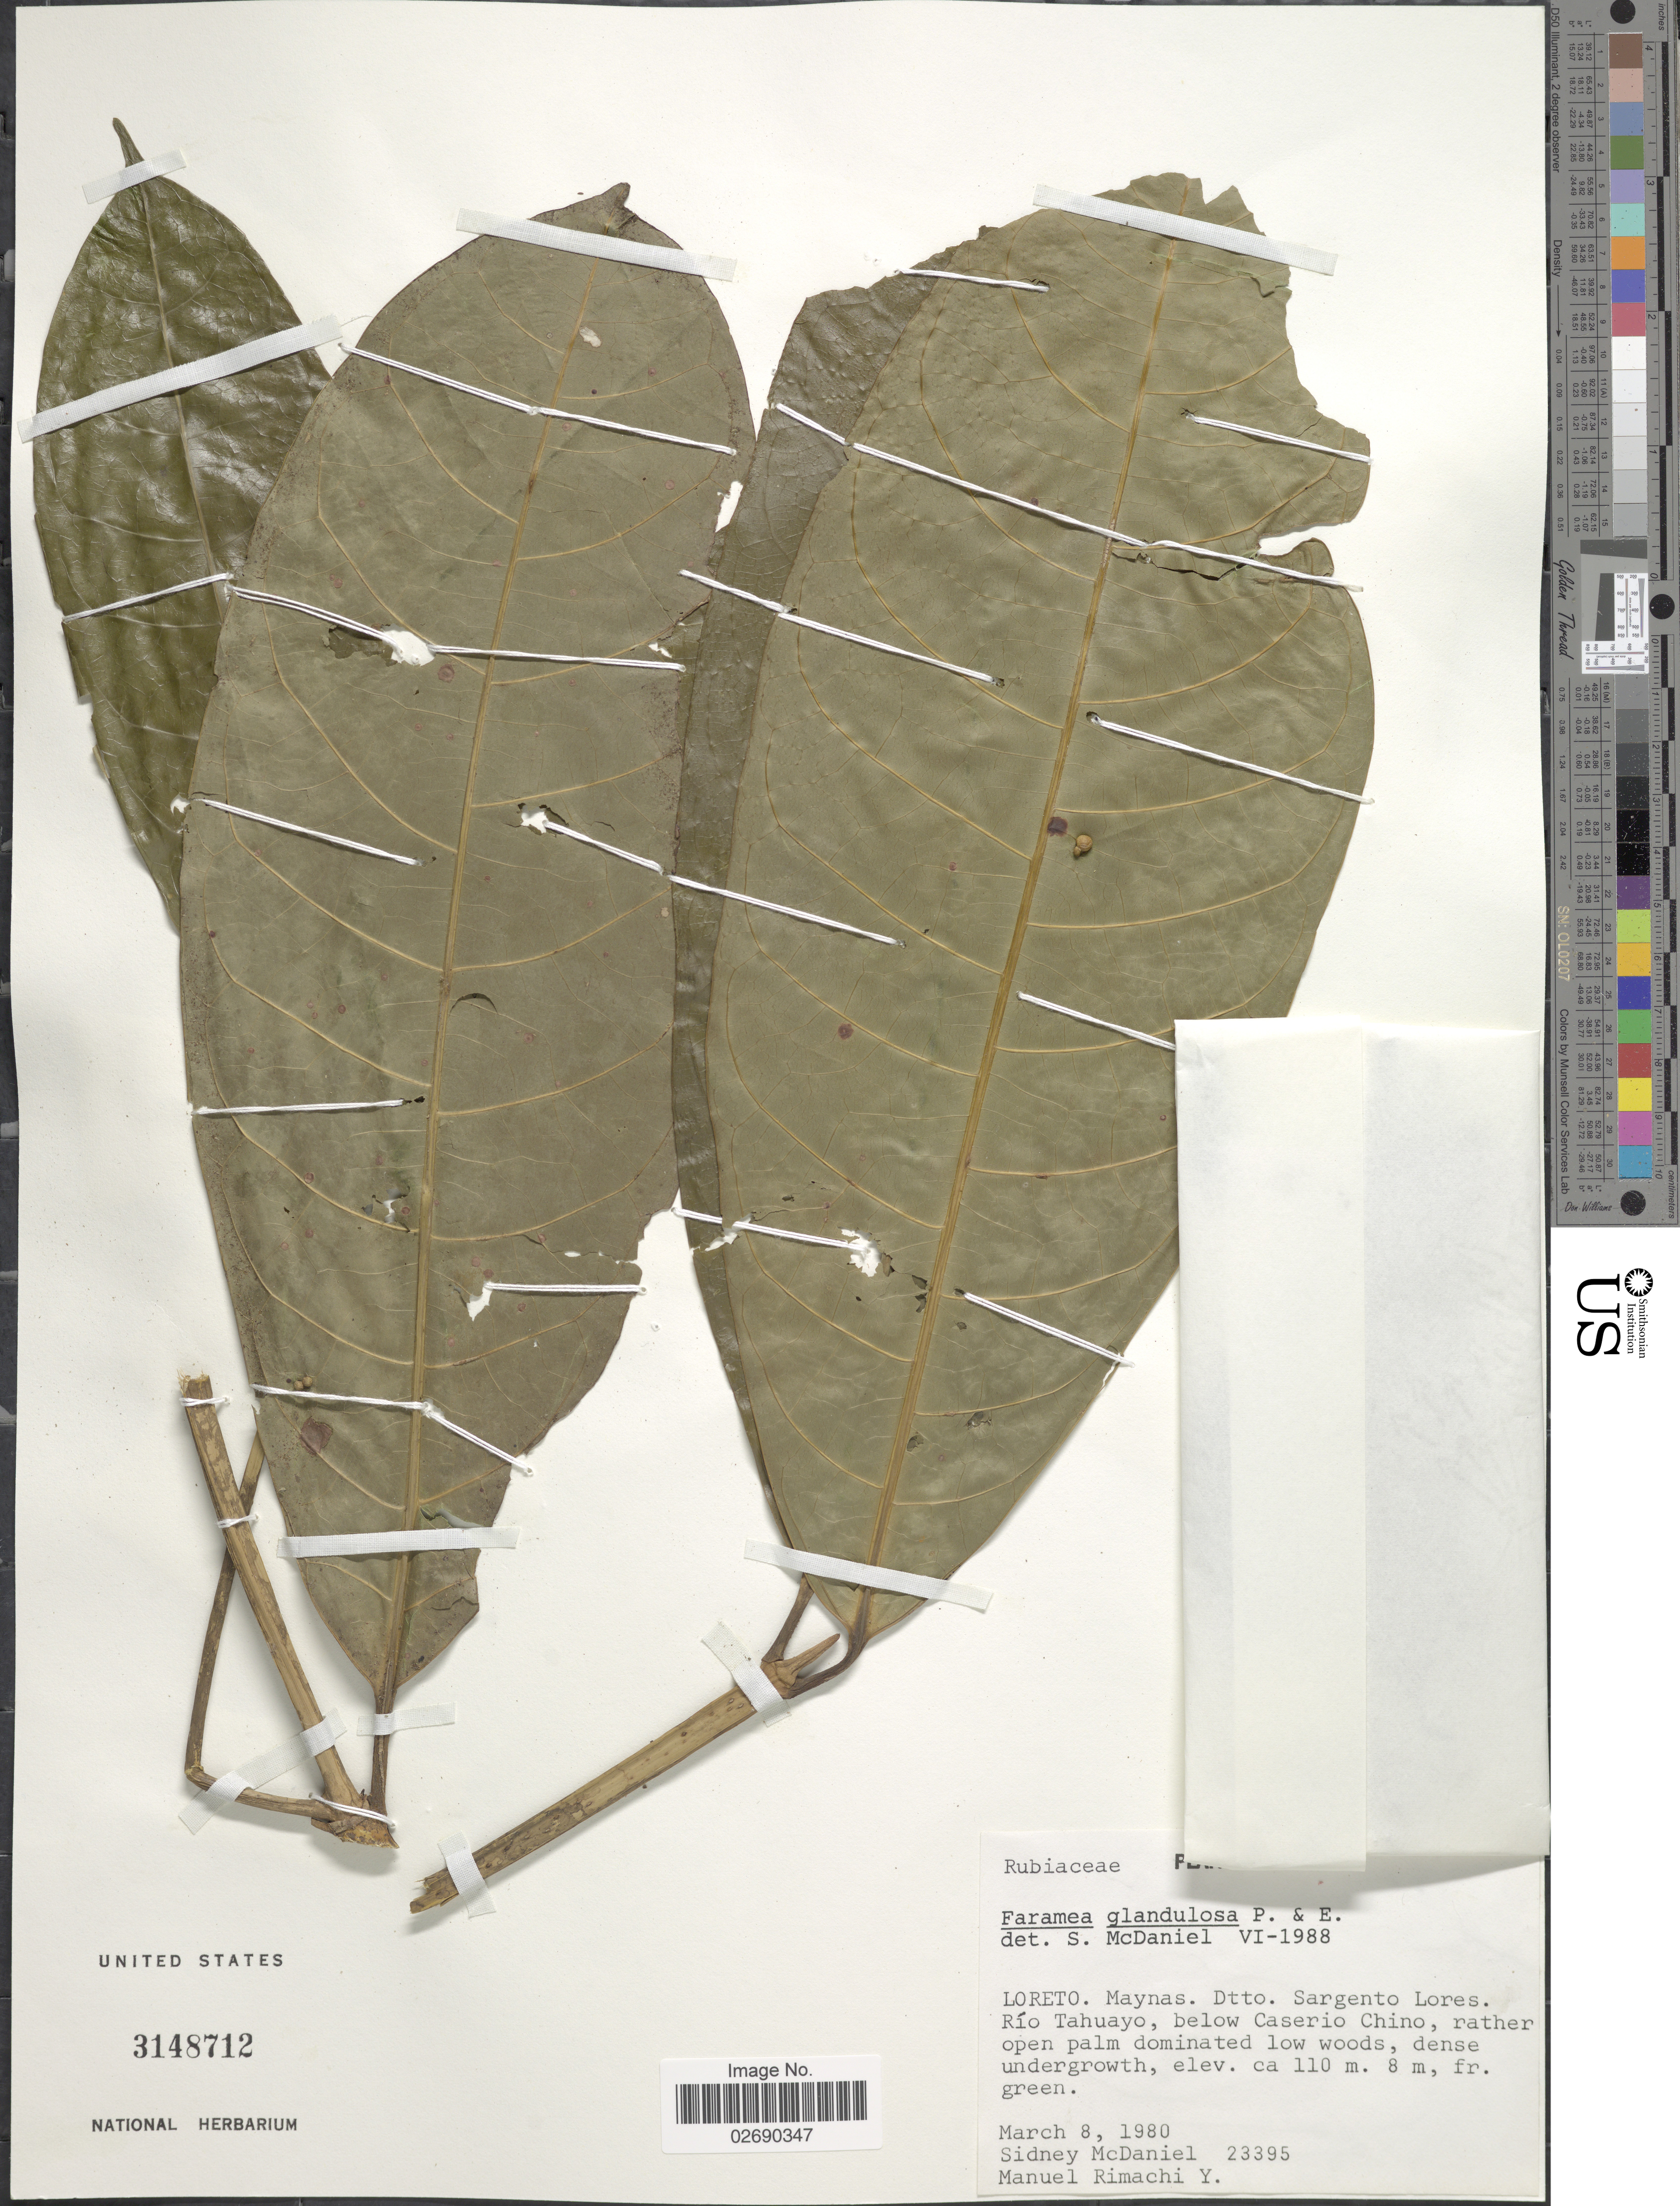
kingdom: Plantae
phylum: Tracheophyta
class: Magnoliopsida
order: Gentianales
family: Rubiaceae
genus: Faramea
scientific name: Faramea glandulosa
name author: Poepp.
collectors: S. McDaniel & M. Rimachi Y.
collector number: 23395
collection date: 1980-03-08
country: Peru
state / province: Loreto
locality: Maynas Dtto Sargento Lores. Río Tahuayo, below Caserio Chino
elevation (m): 110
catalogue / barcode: US 3148712